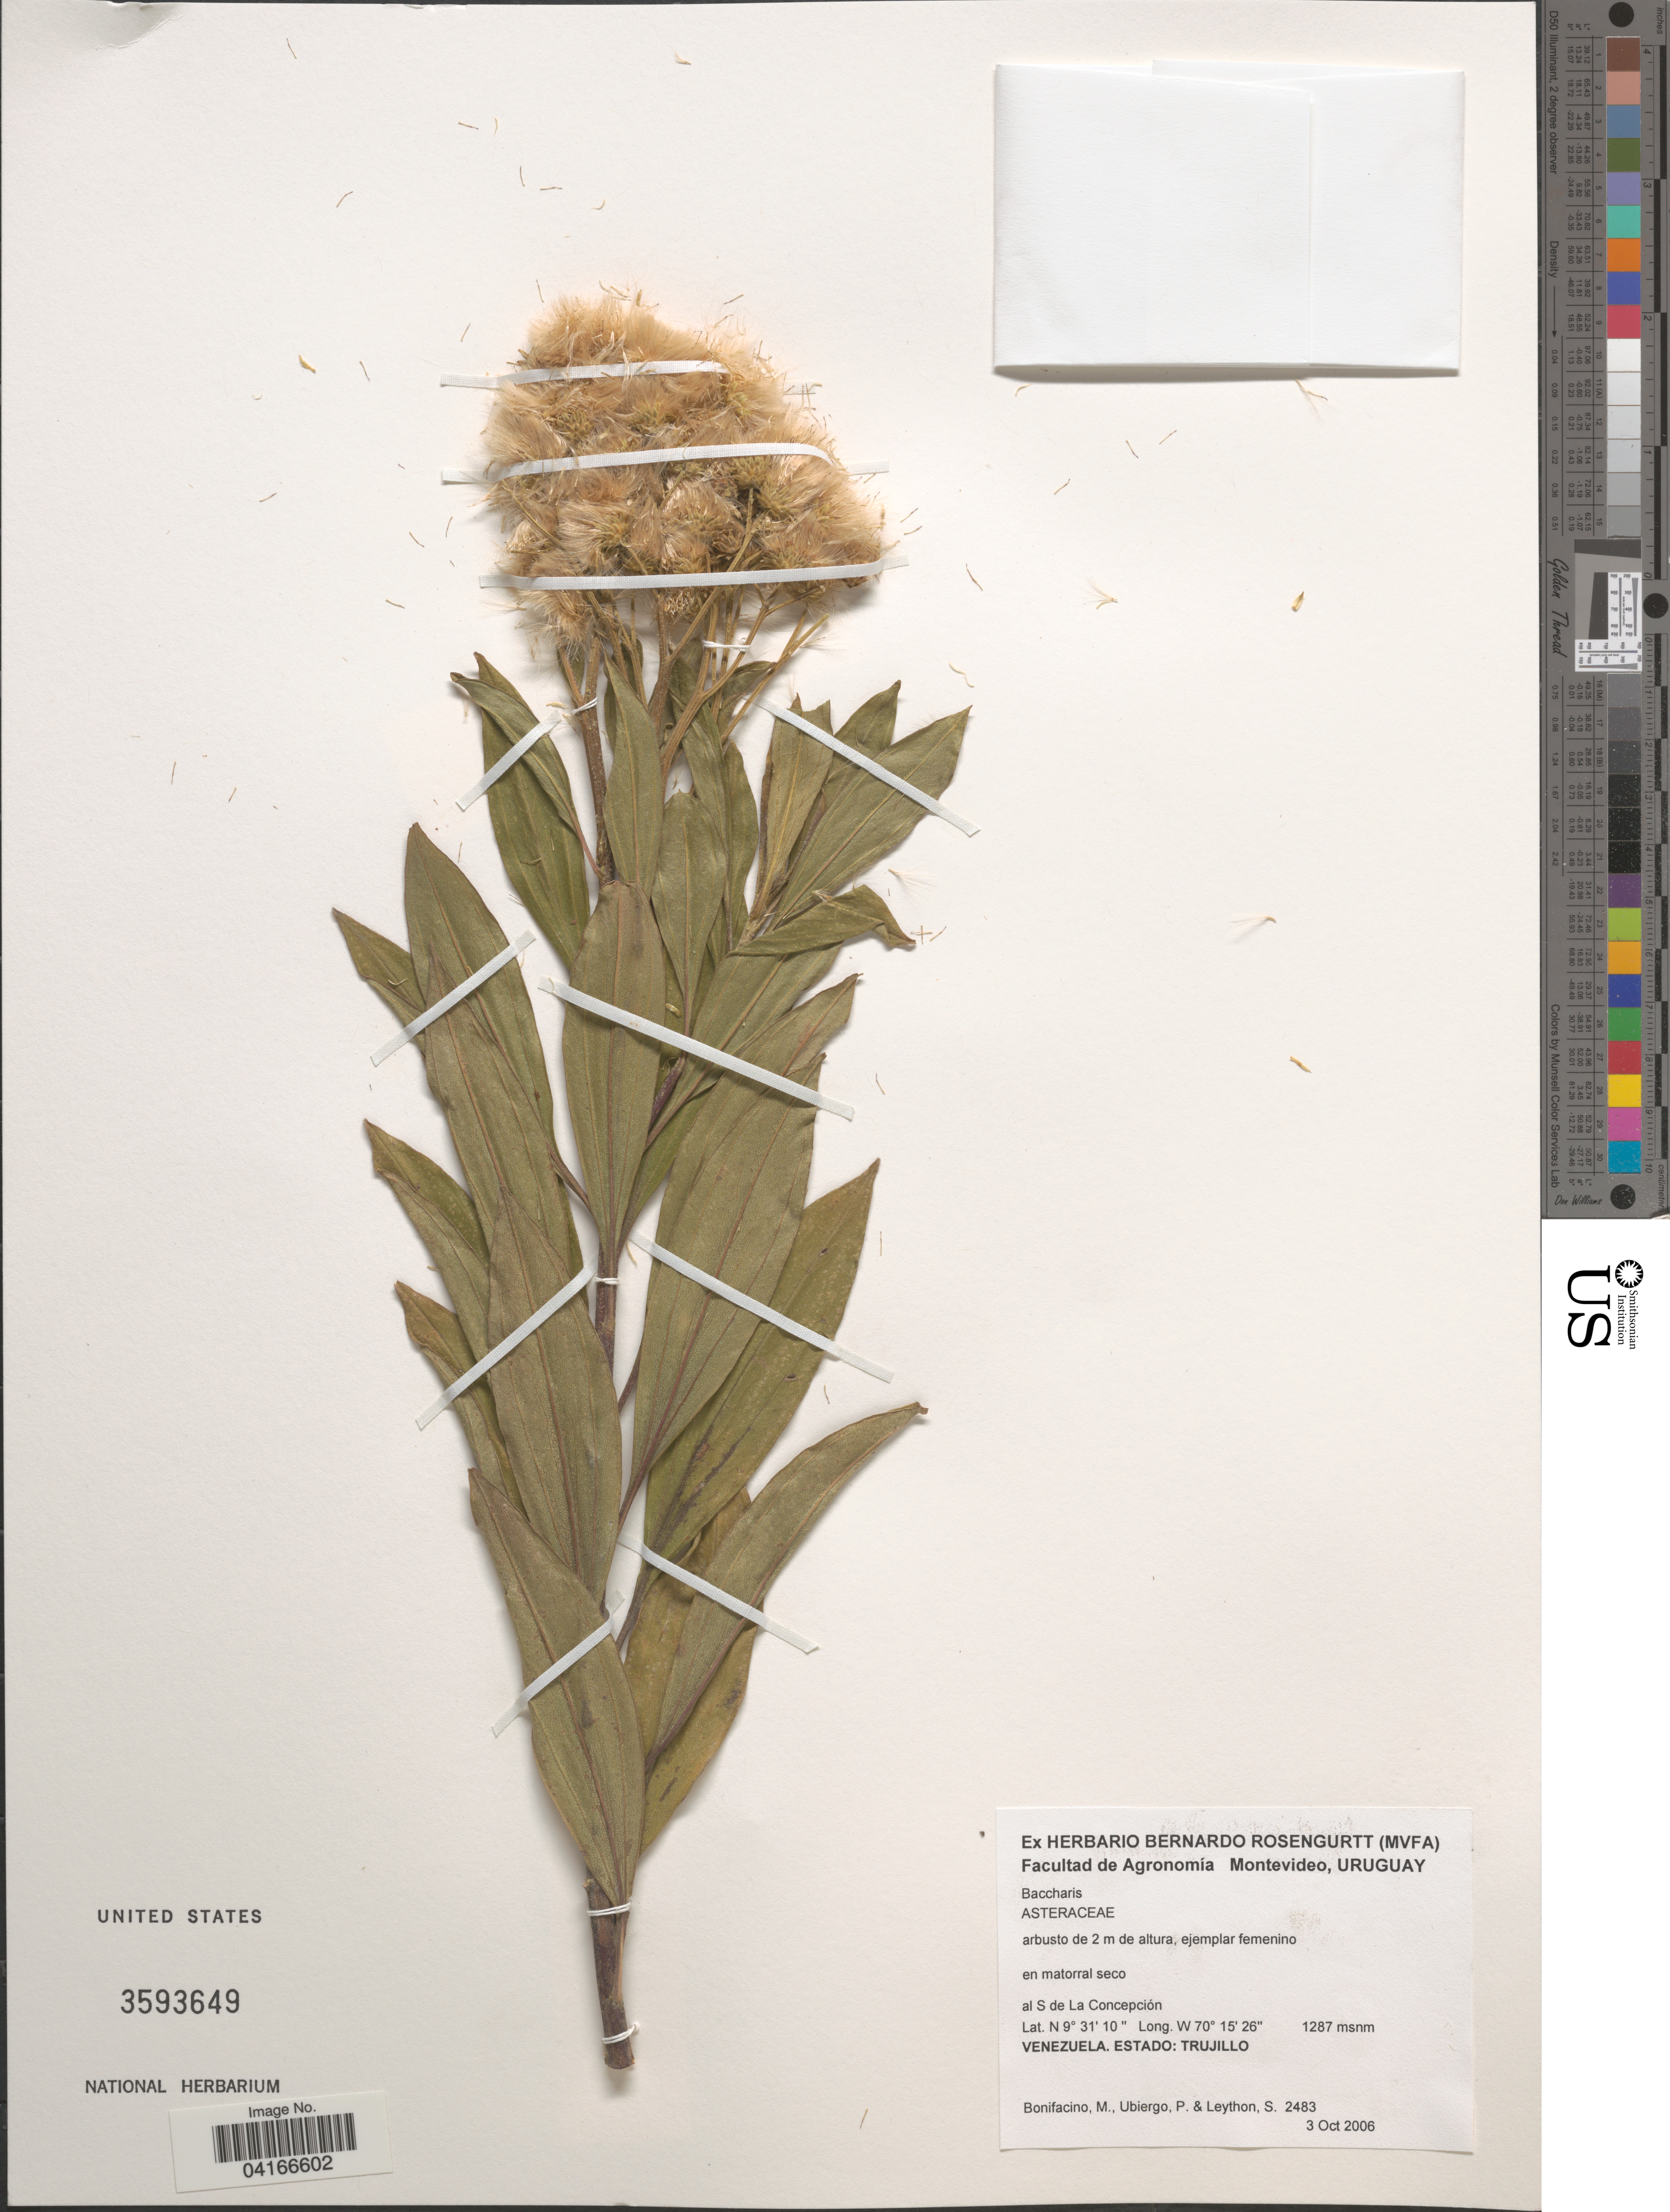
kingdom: Plantae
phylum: Tracheophyta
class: Magnoliopsida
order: Asterales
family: Asteraceae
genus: Baccharis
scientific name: Baccharis sp.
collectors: M. Bonifacino, P. Ubiergo & S. Leython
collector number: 2483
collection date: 2006-10-03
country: Venezuela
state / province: Trujillo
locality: Al S de La Concepción.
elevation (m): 1287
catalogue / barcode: US 3593649